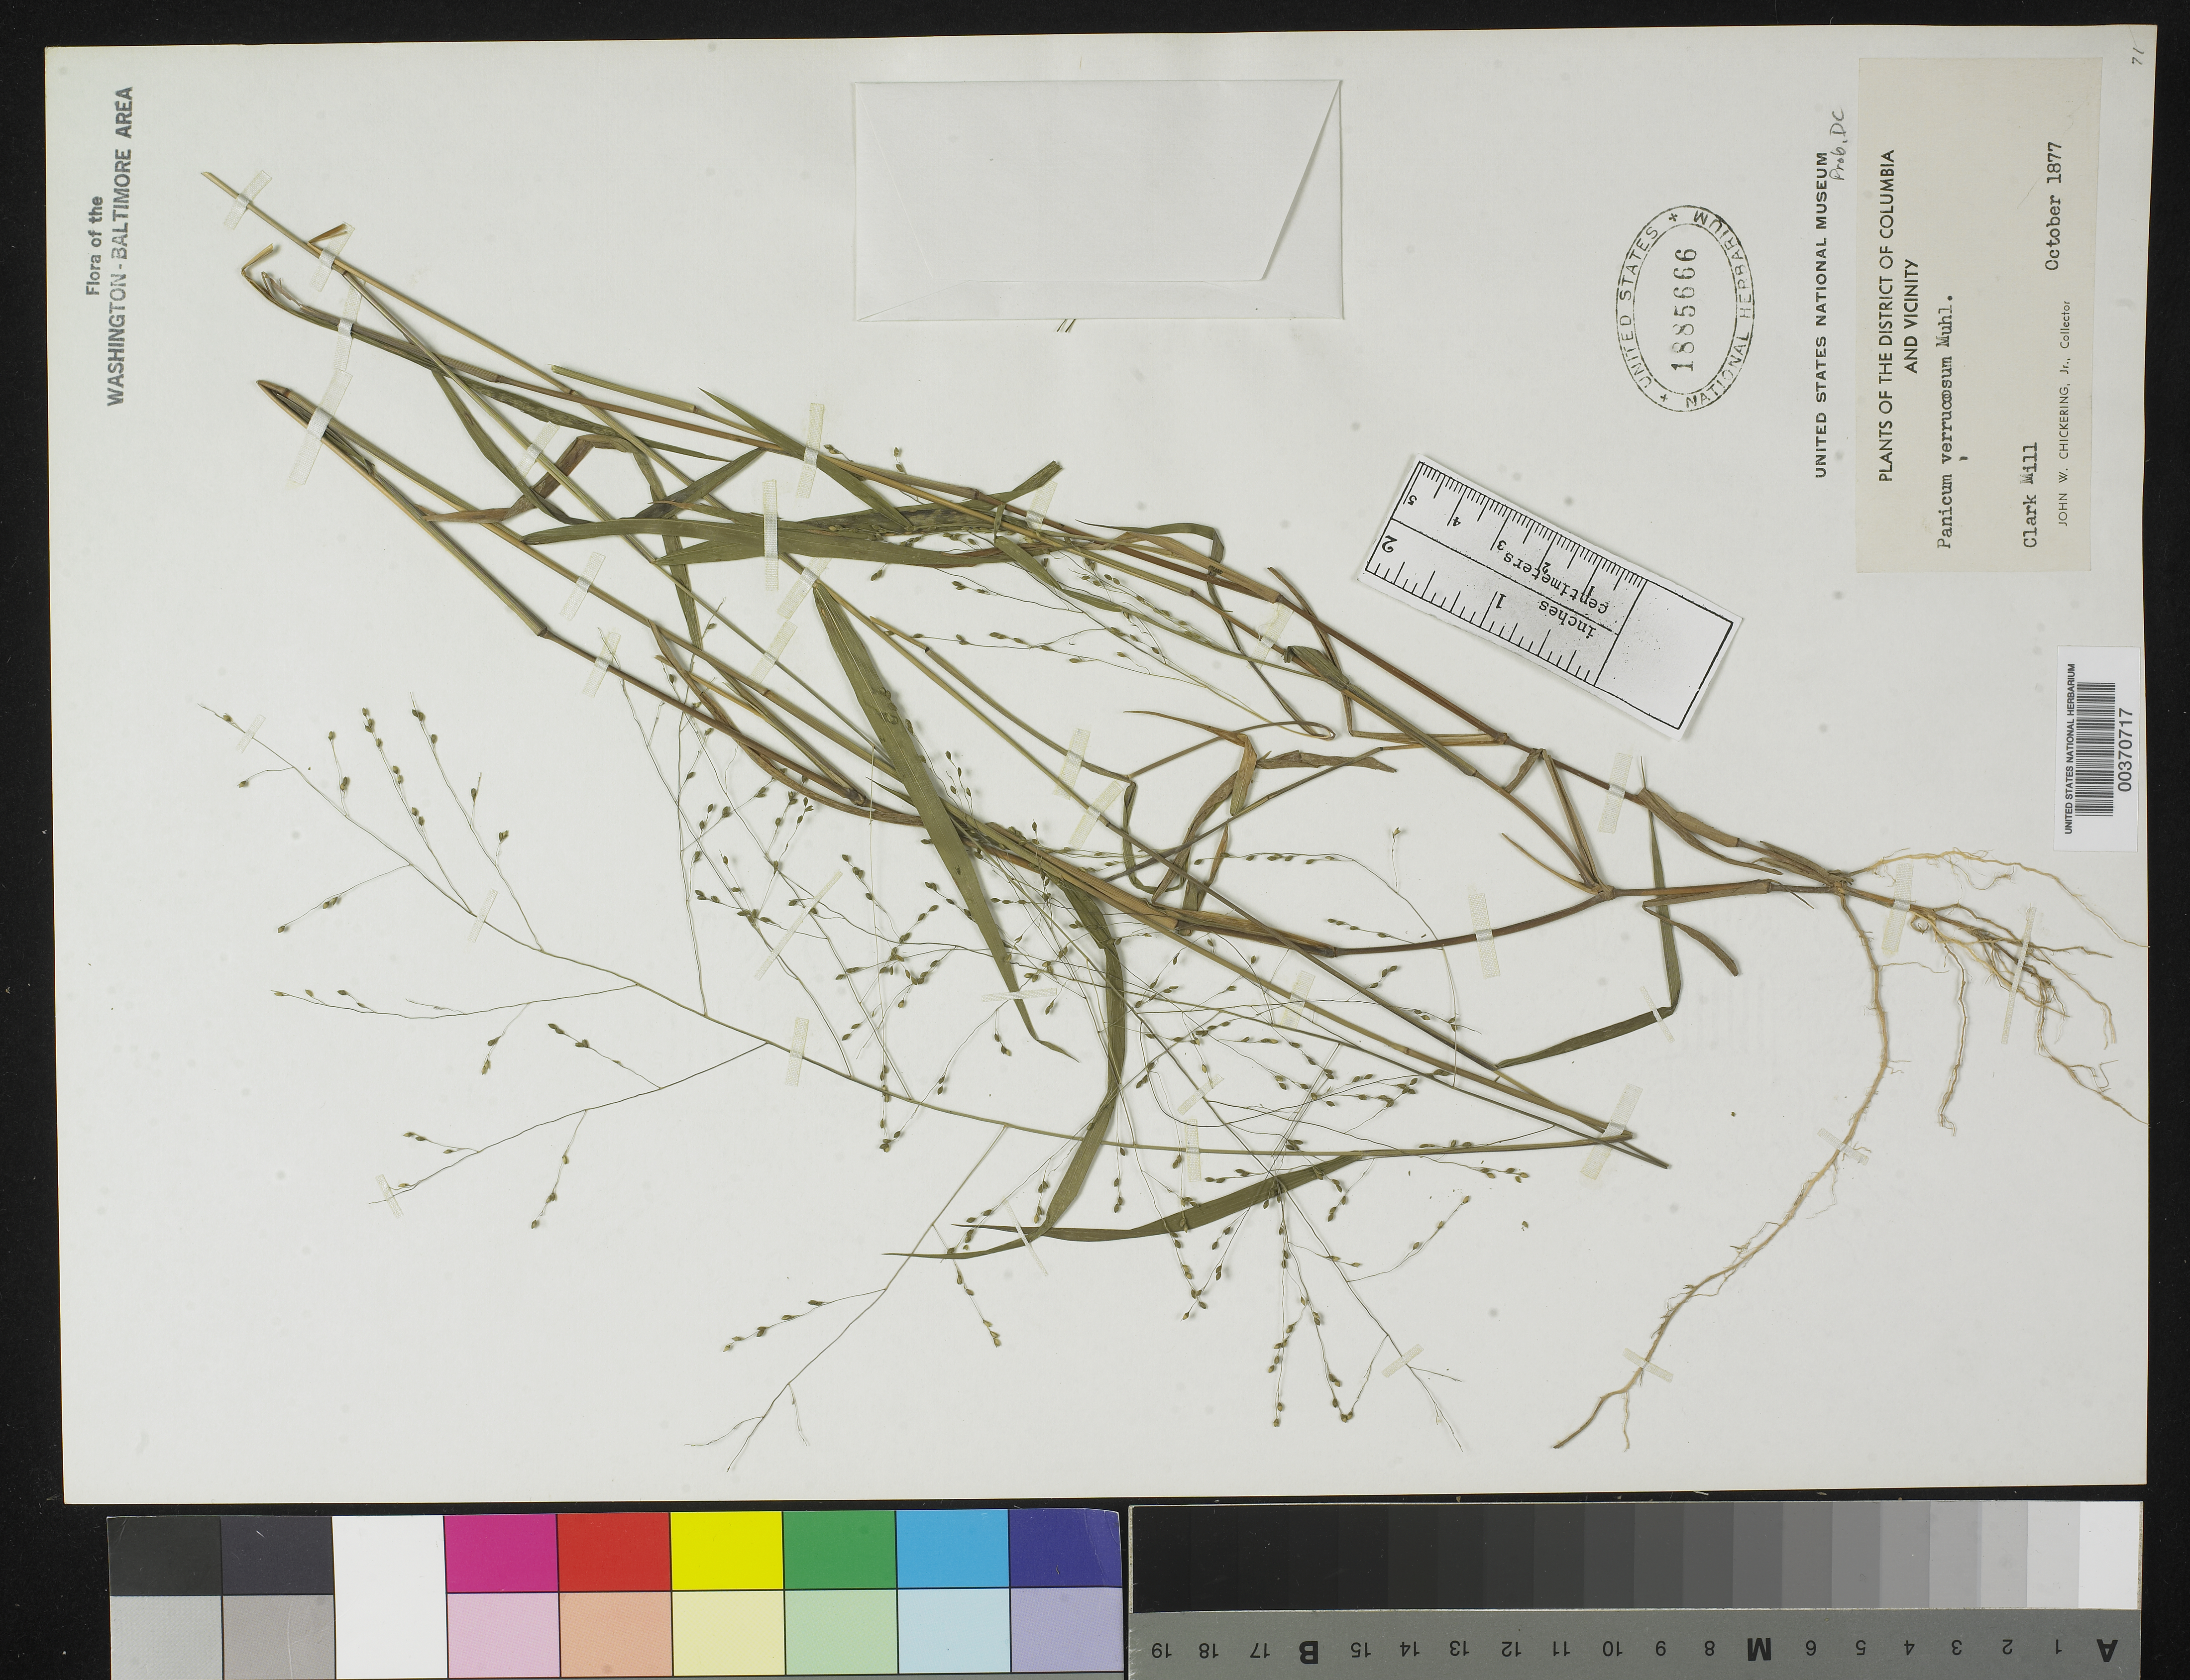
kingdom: Plantae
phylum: Tracheophyta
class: Liliopsida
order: Poales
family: Poaceae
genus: Panicum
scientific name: Panicum verrucosum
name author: Muhl.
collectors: J. W. Chickering Jr.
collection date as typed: Oct 1877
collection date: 1877-10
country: United States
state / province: District of Columbia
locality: Clark Mill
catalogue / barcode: US 1885666